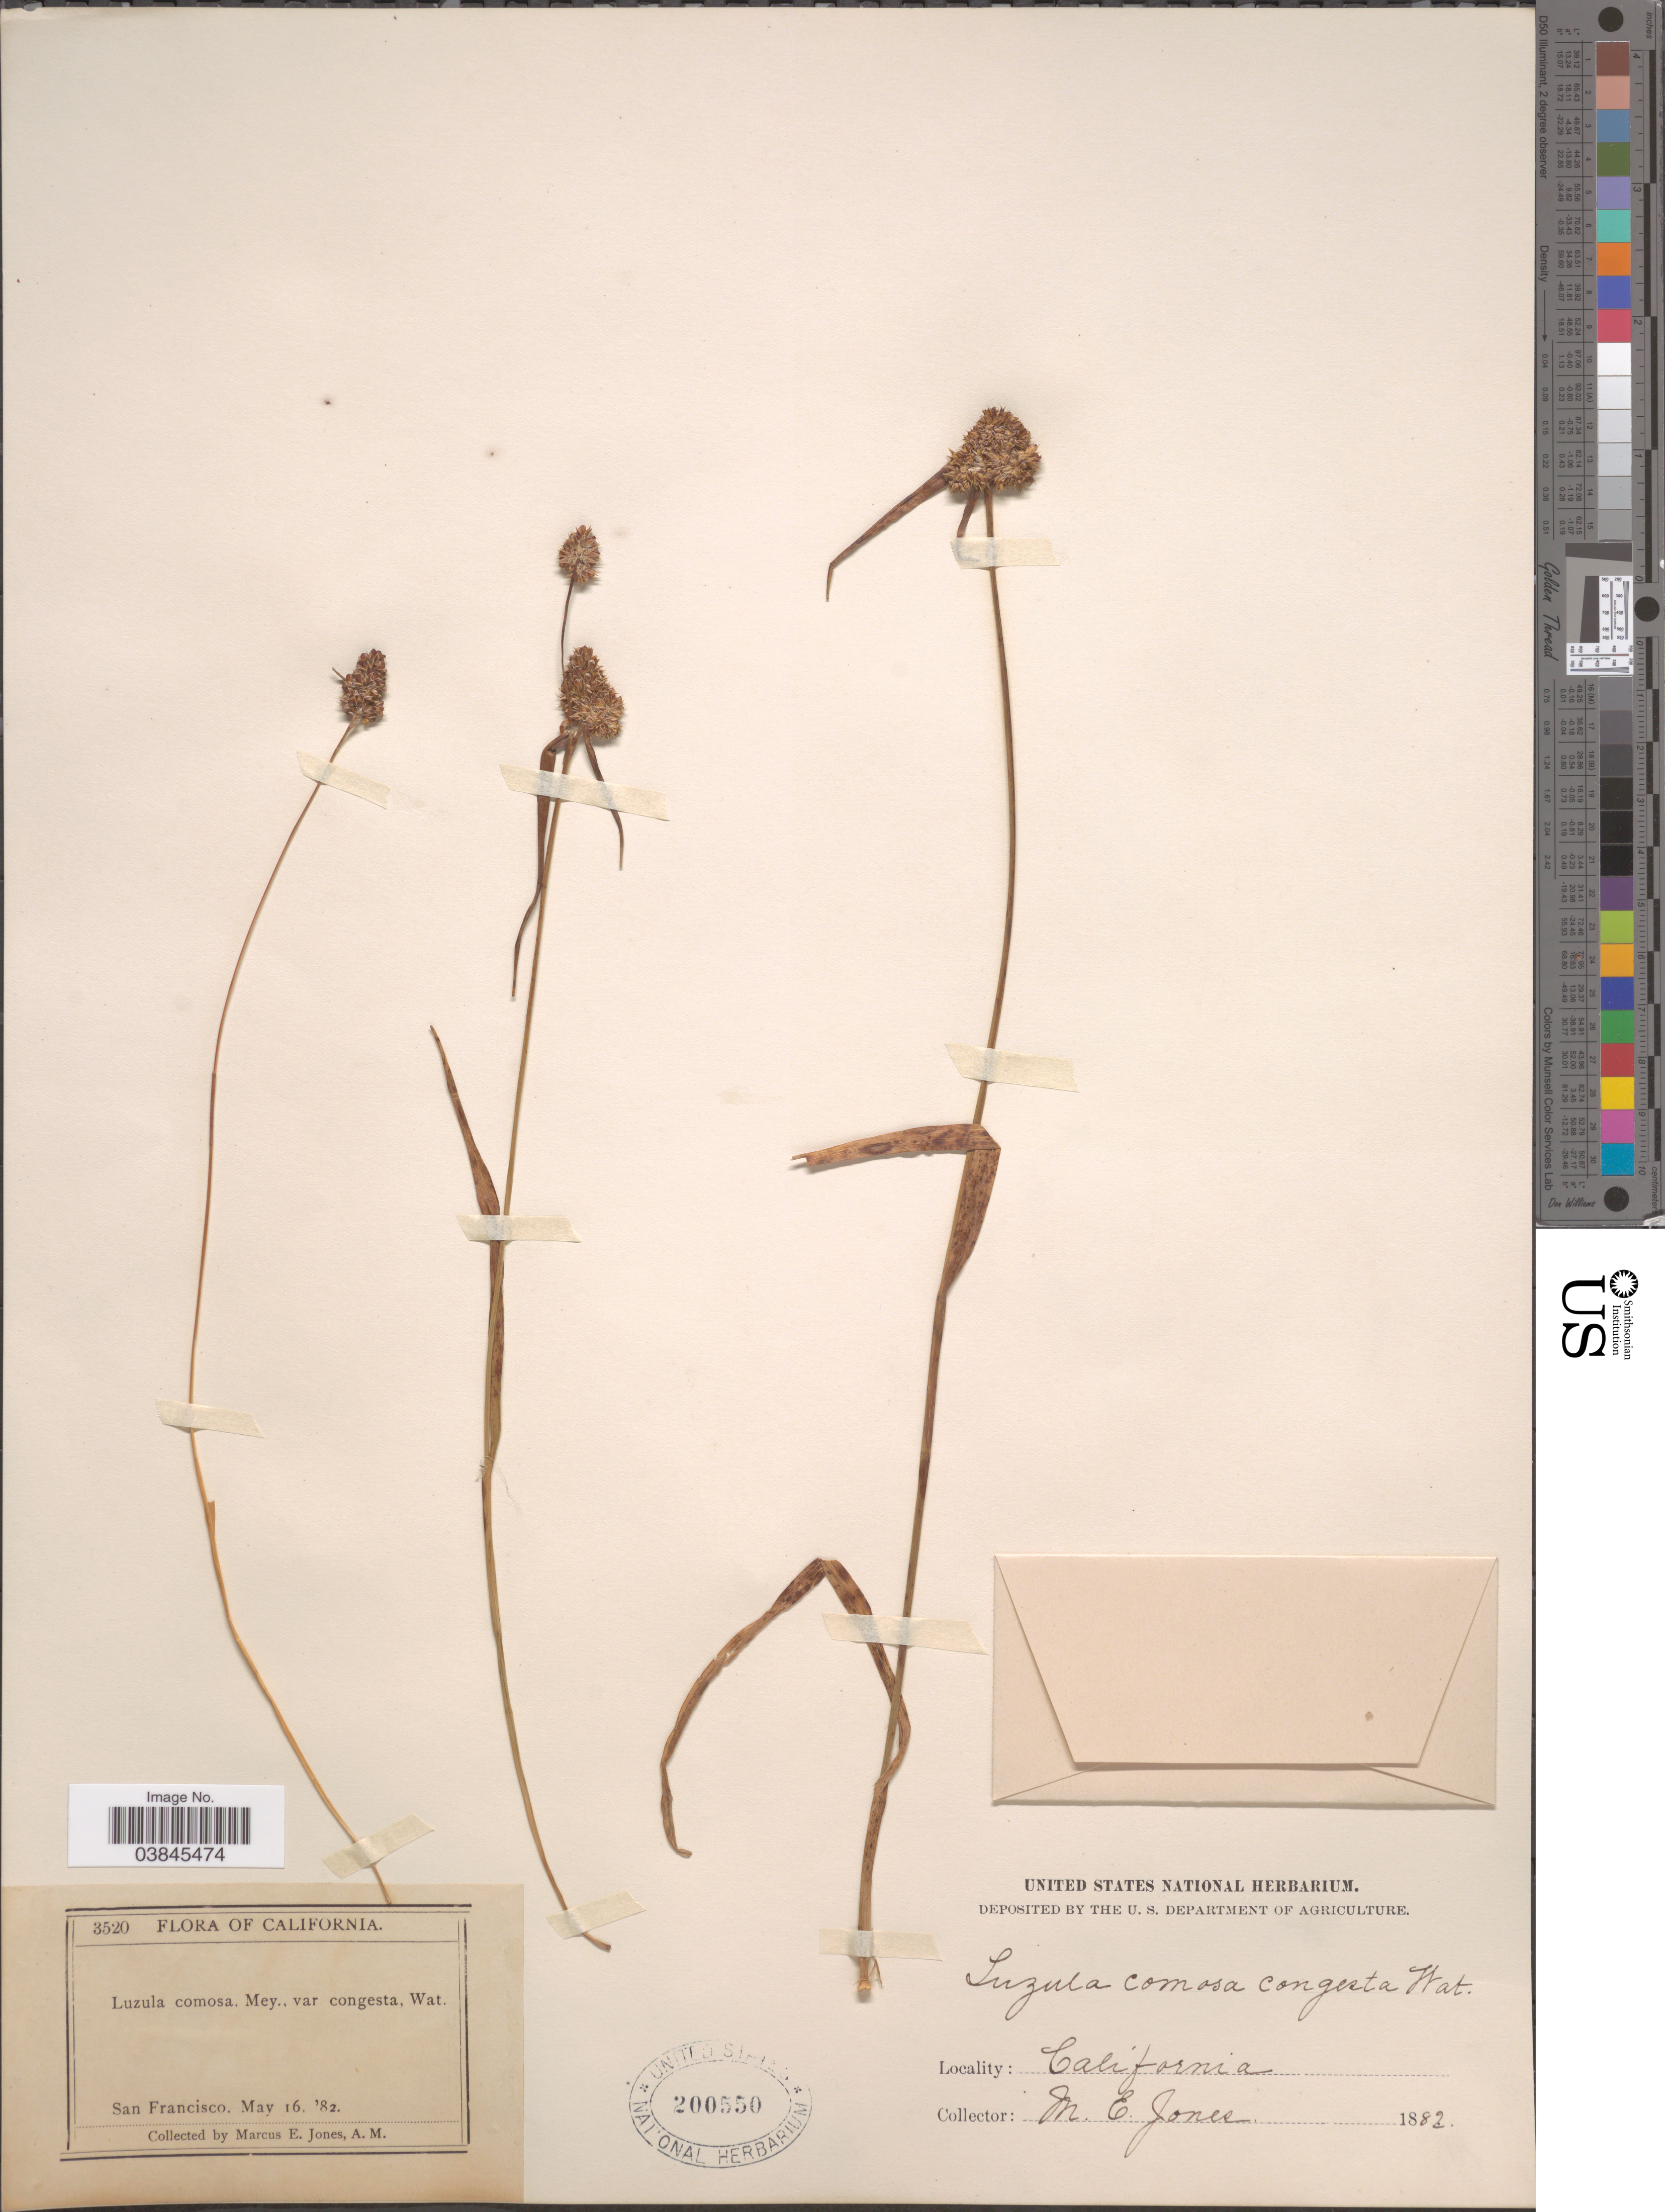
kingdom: Plantae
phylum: Tracheophyta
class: Liliopsida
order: Poales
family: Juncaceae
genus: Luzula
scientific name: Luzula campestris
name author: (L.) DC.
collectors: M. E. Jones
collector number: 3520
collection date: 1882-05-16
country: United States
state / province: California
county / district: San Francisco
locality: San Francisco.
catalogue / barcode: US 200550